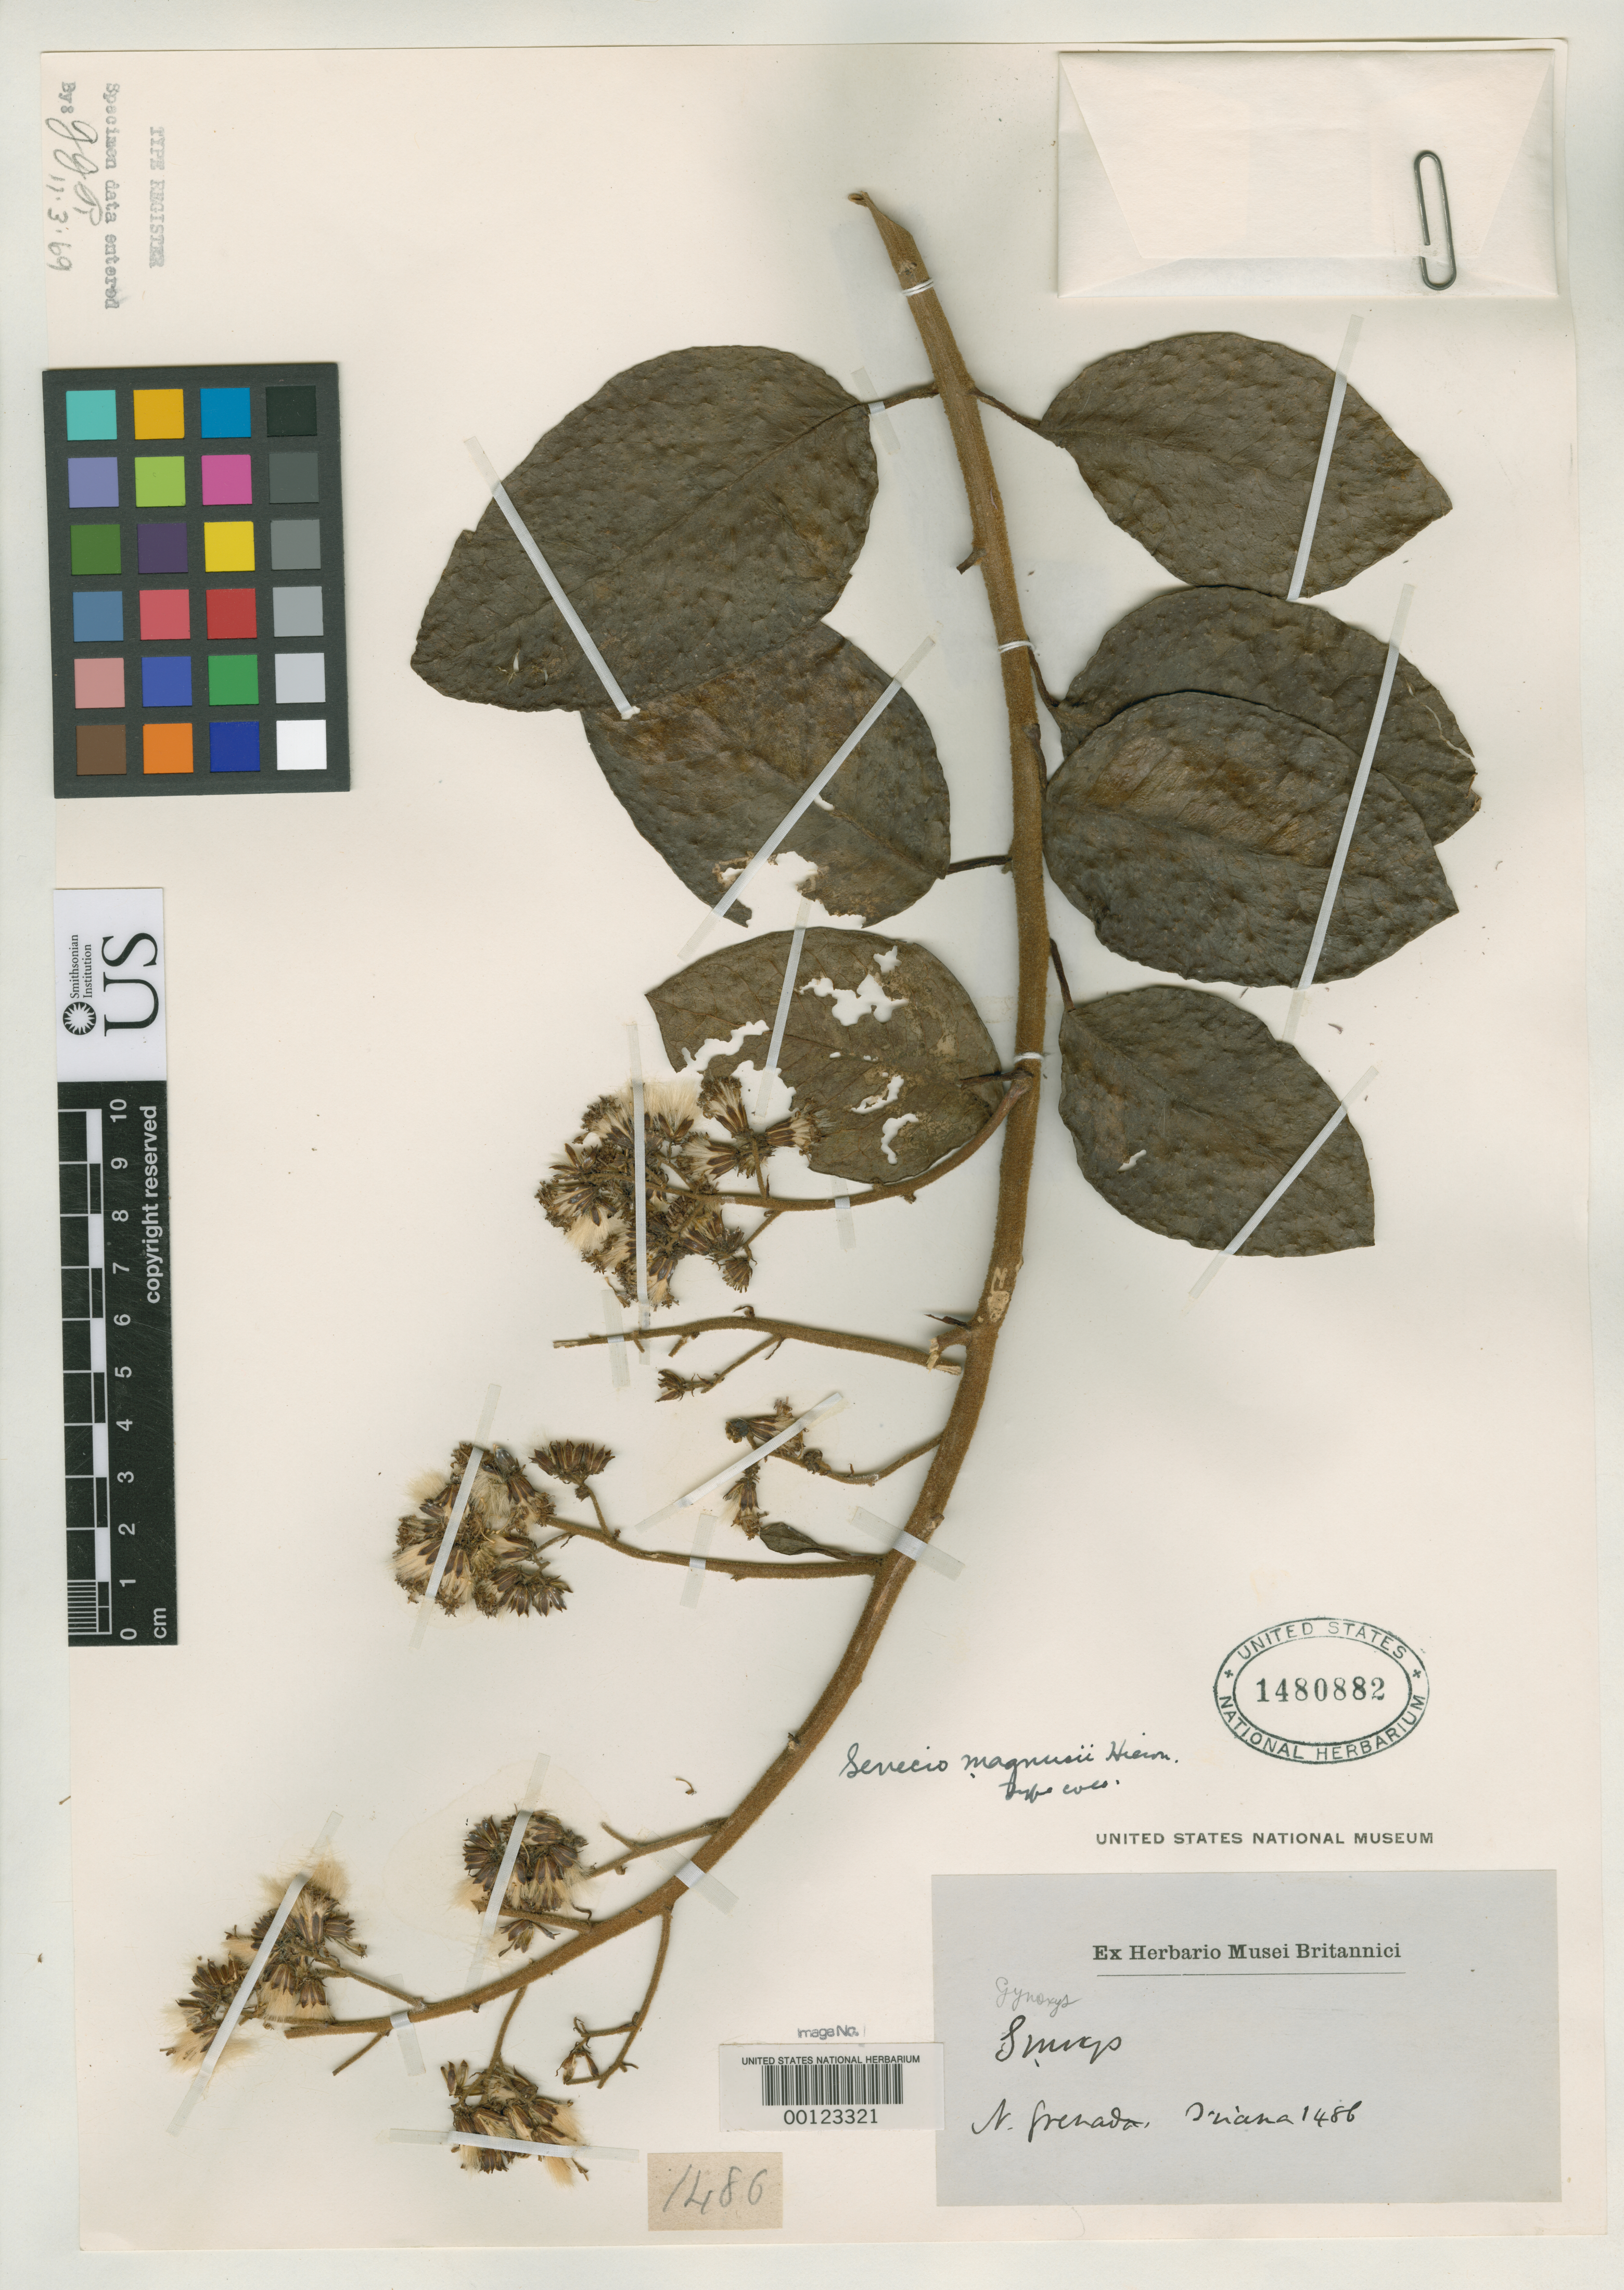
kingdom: Plantae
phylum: Tracheophyta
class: Magnoliopsida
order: Asterales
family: Asteraceae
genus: Senecio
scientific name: Senecio magnusii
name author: Hieron.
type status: Isotype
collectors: J. J. Triana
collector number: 1486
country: Colombia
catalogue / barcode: US 1480882